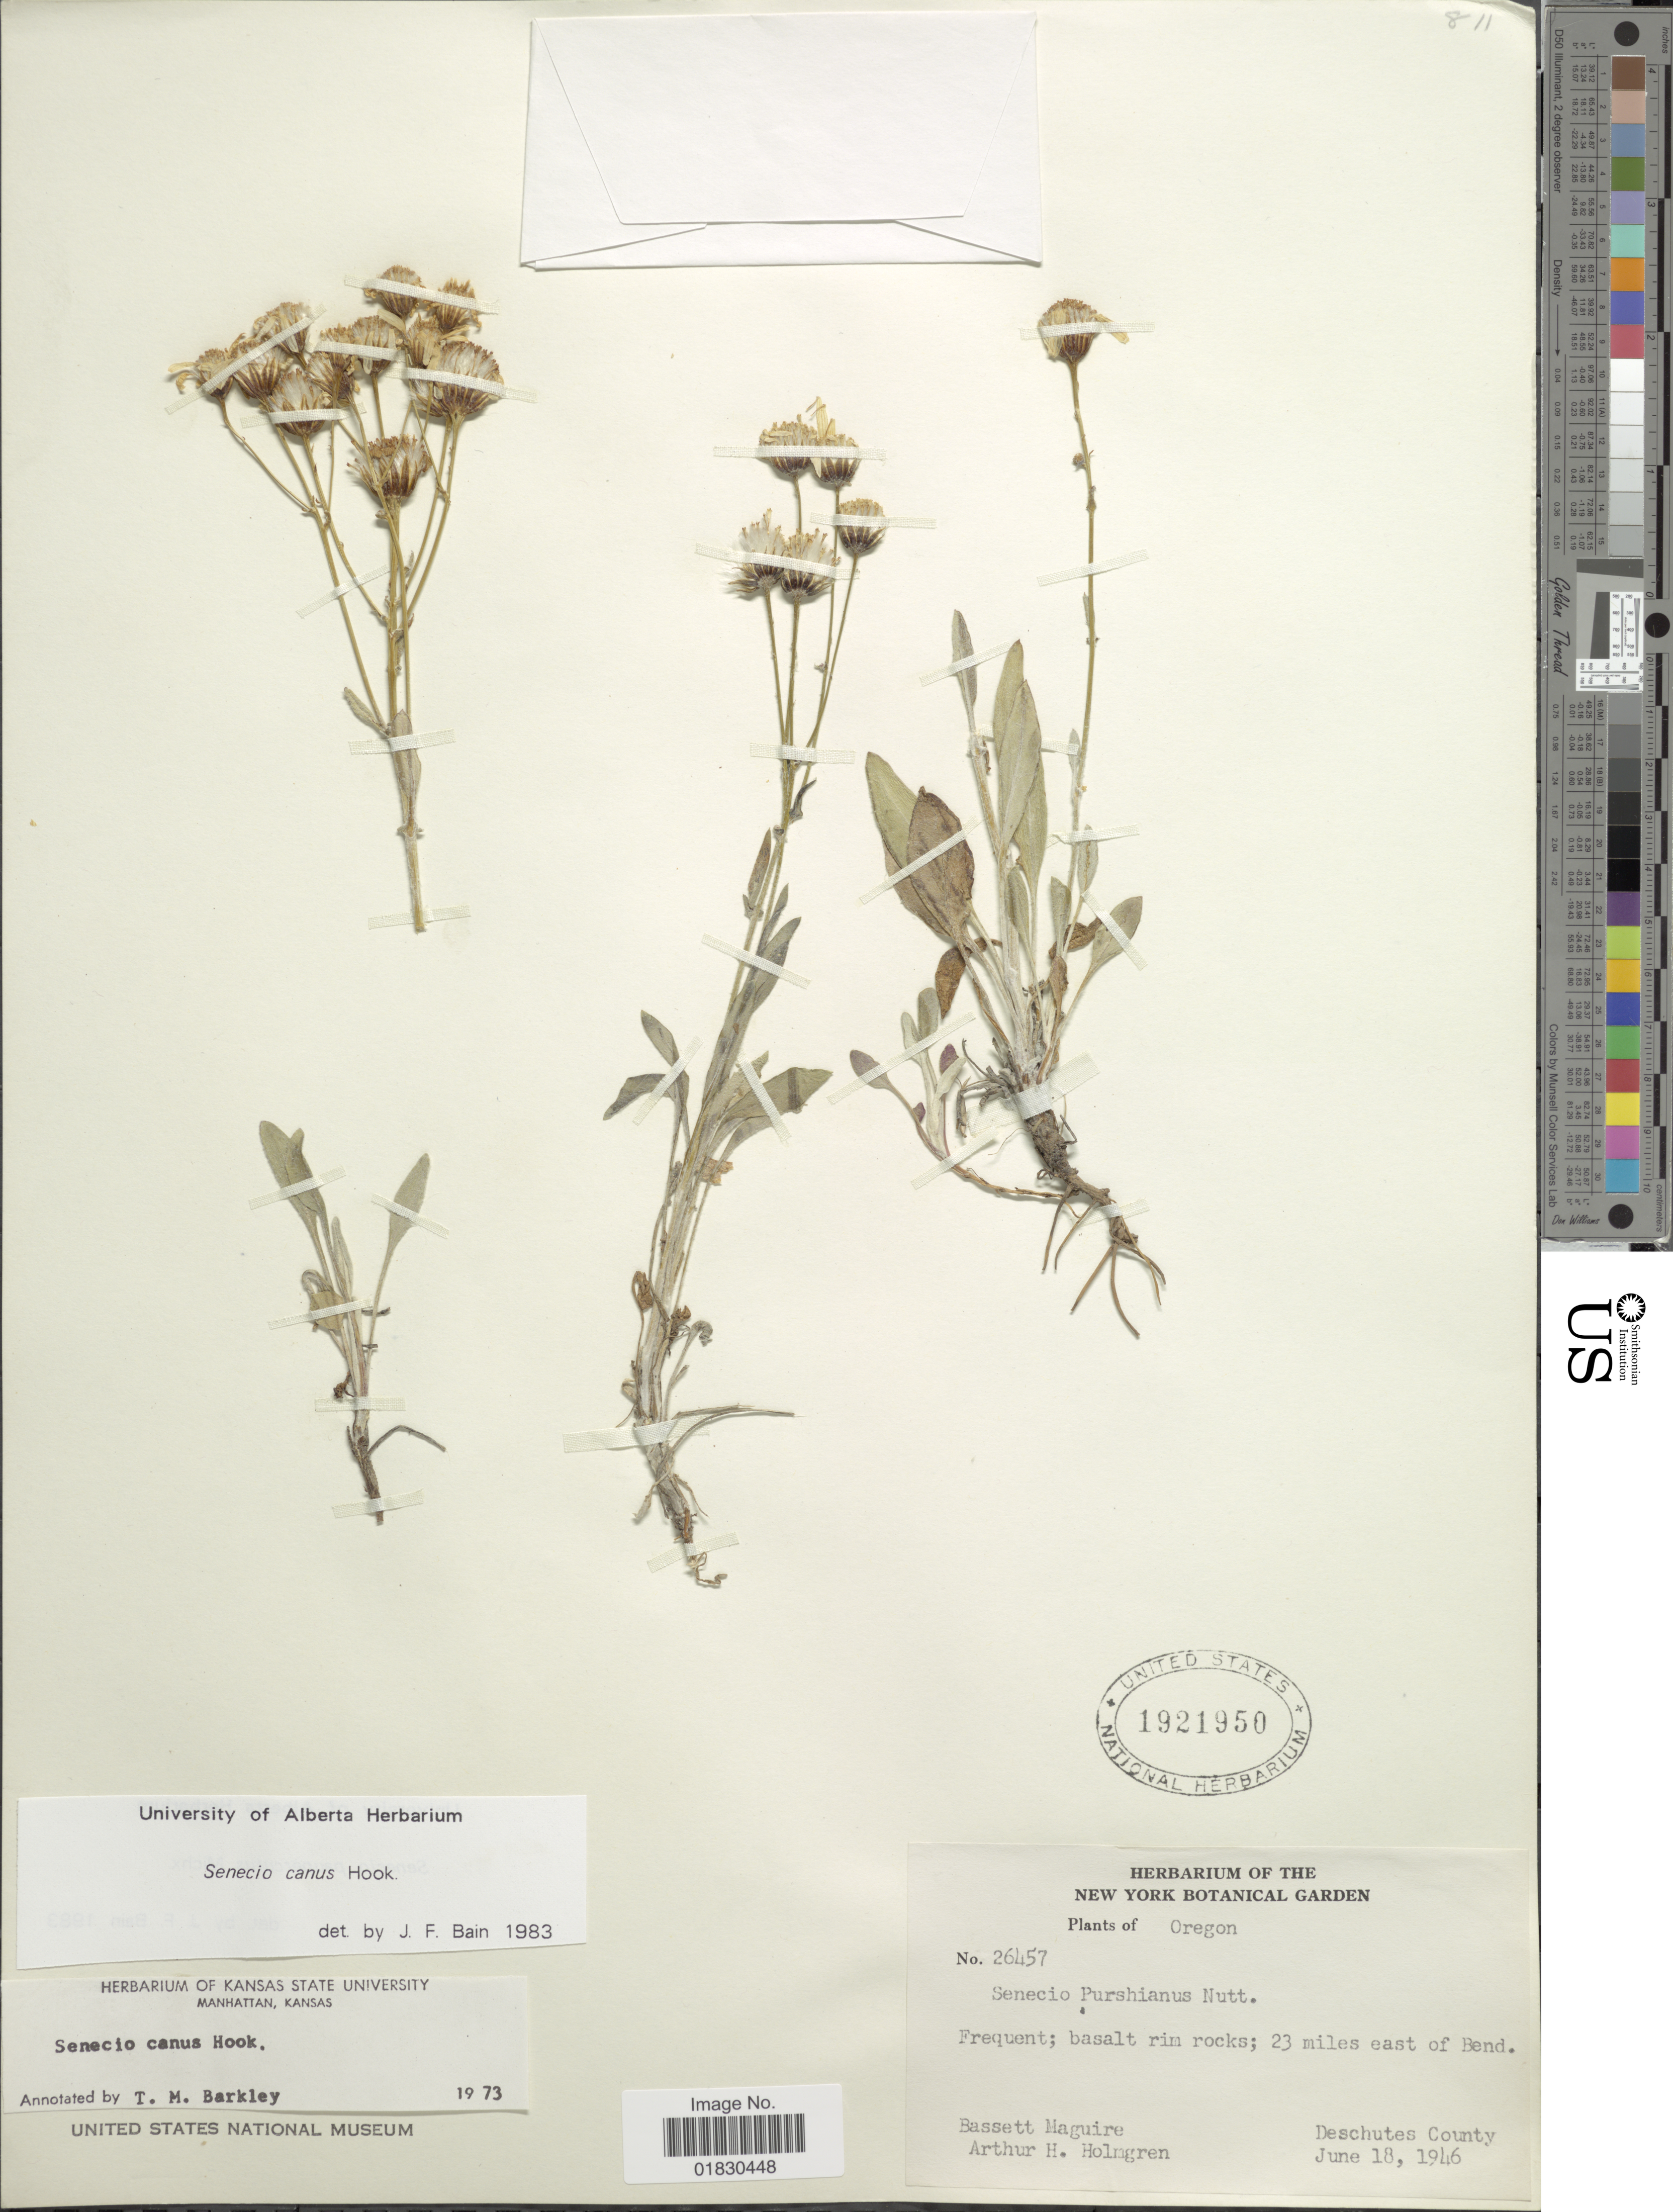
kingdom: Plantae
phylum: Tracheophyta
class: Magnoliopsida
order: Asterales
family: Asteraceae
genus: Packera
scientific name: Packera cana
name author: (Hook.) W.A. Weber & Á. Löve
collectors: B. Maguire & A. H. Holmgren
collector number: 26457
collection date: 1946-06-18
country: United States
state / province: Oregon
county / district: Deschutes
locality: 23 miles east of Bend, Deschutes County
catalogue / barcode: US 1921950